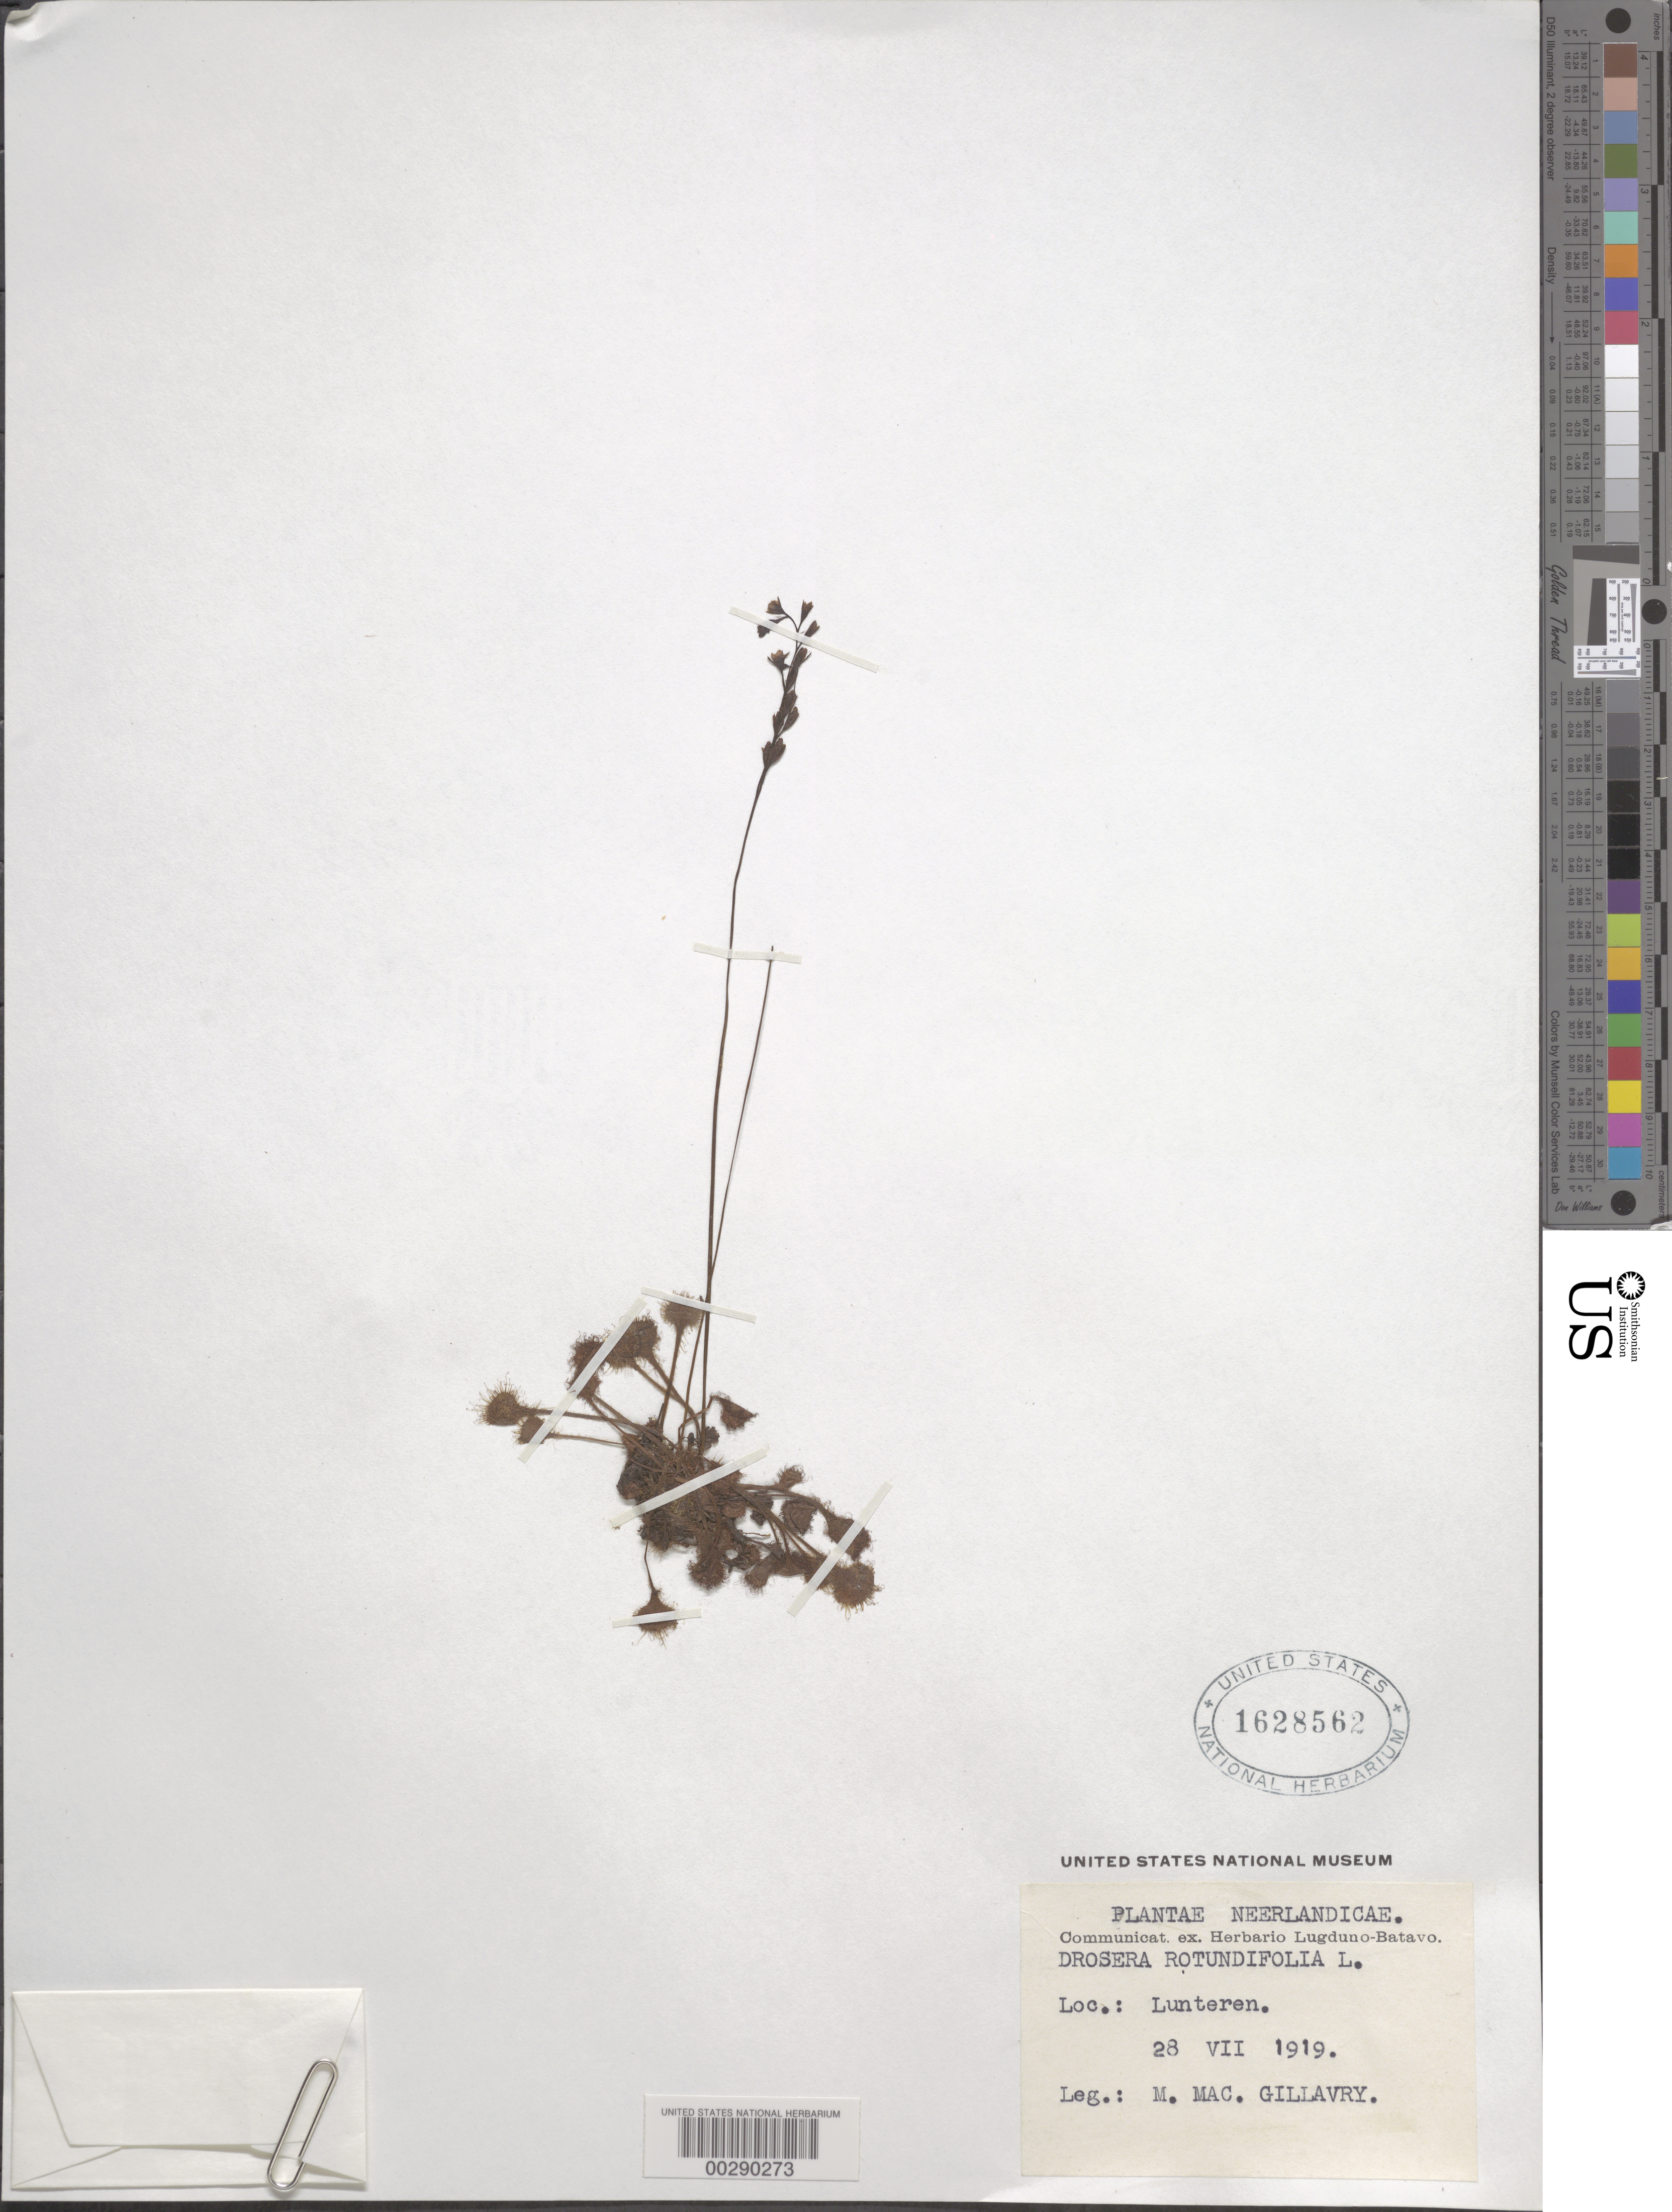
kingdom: Plantae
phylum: Tracheophyta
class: Magnoliopsida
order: Caryophyllales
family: Droseraceae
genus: Drosera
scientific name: Drosera rotundifolia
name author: L.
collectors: M. Gillavry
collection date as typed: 28 Jul 1919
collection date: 1919-07-28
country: Netherlands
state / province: Gelderland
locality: Lunteren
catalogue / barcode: US 1628562